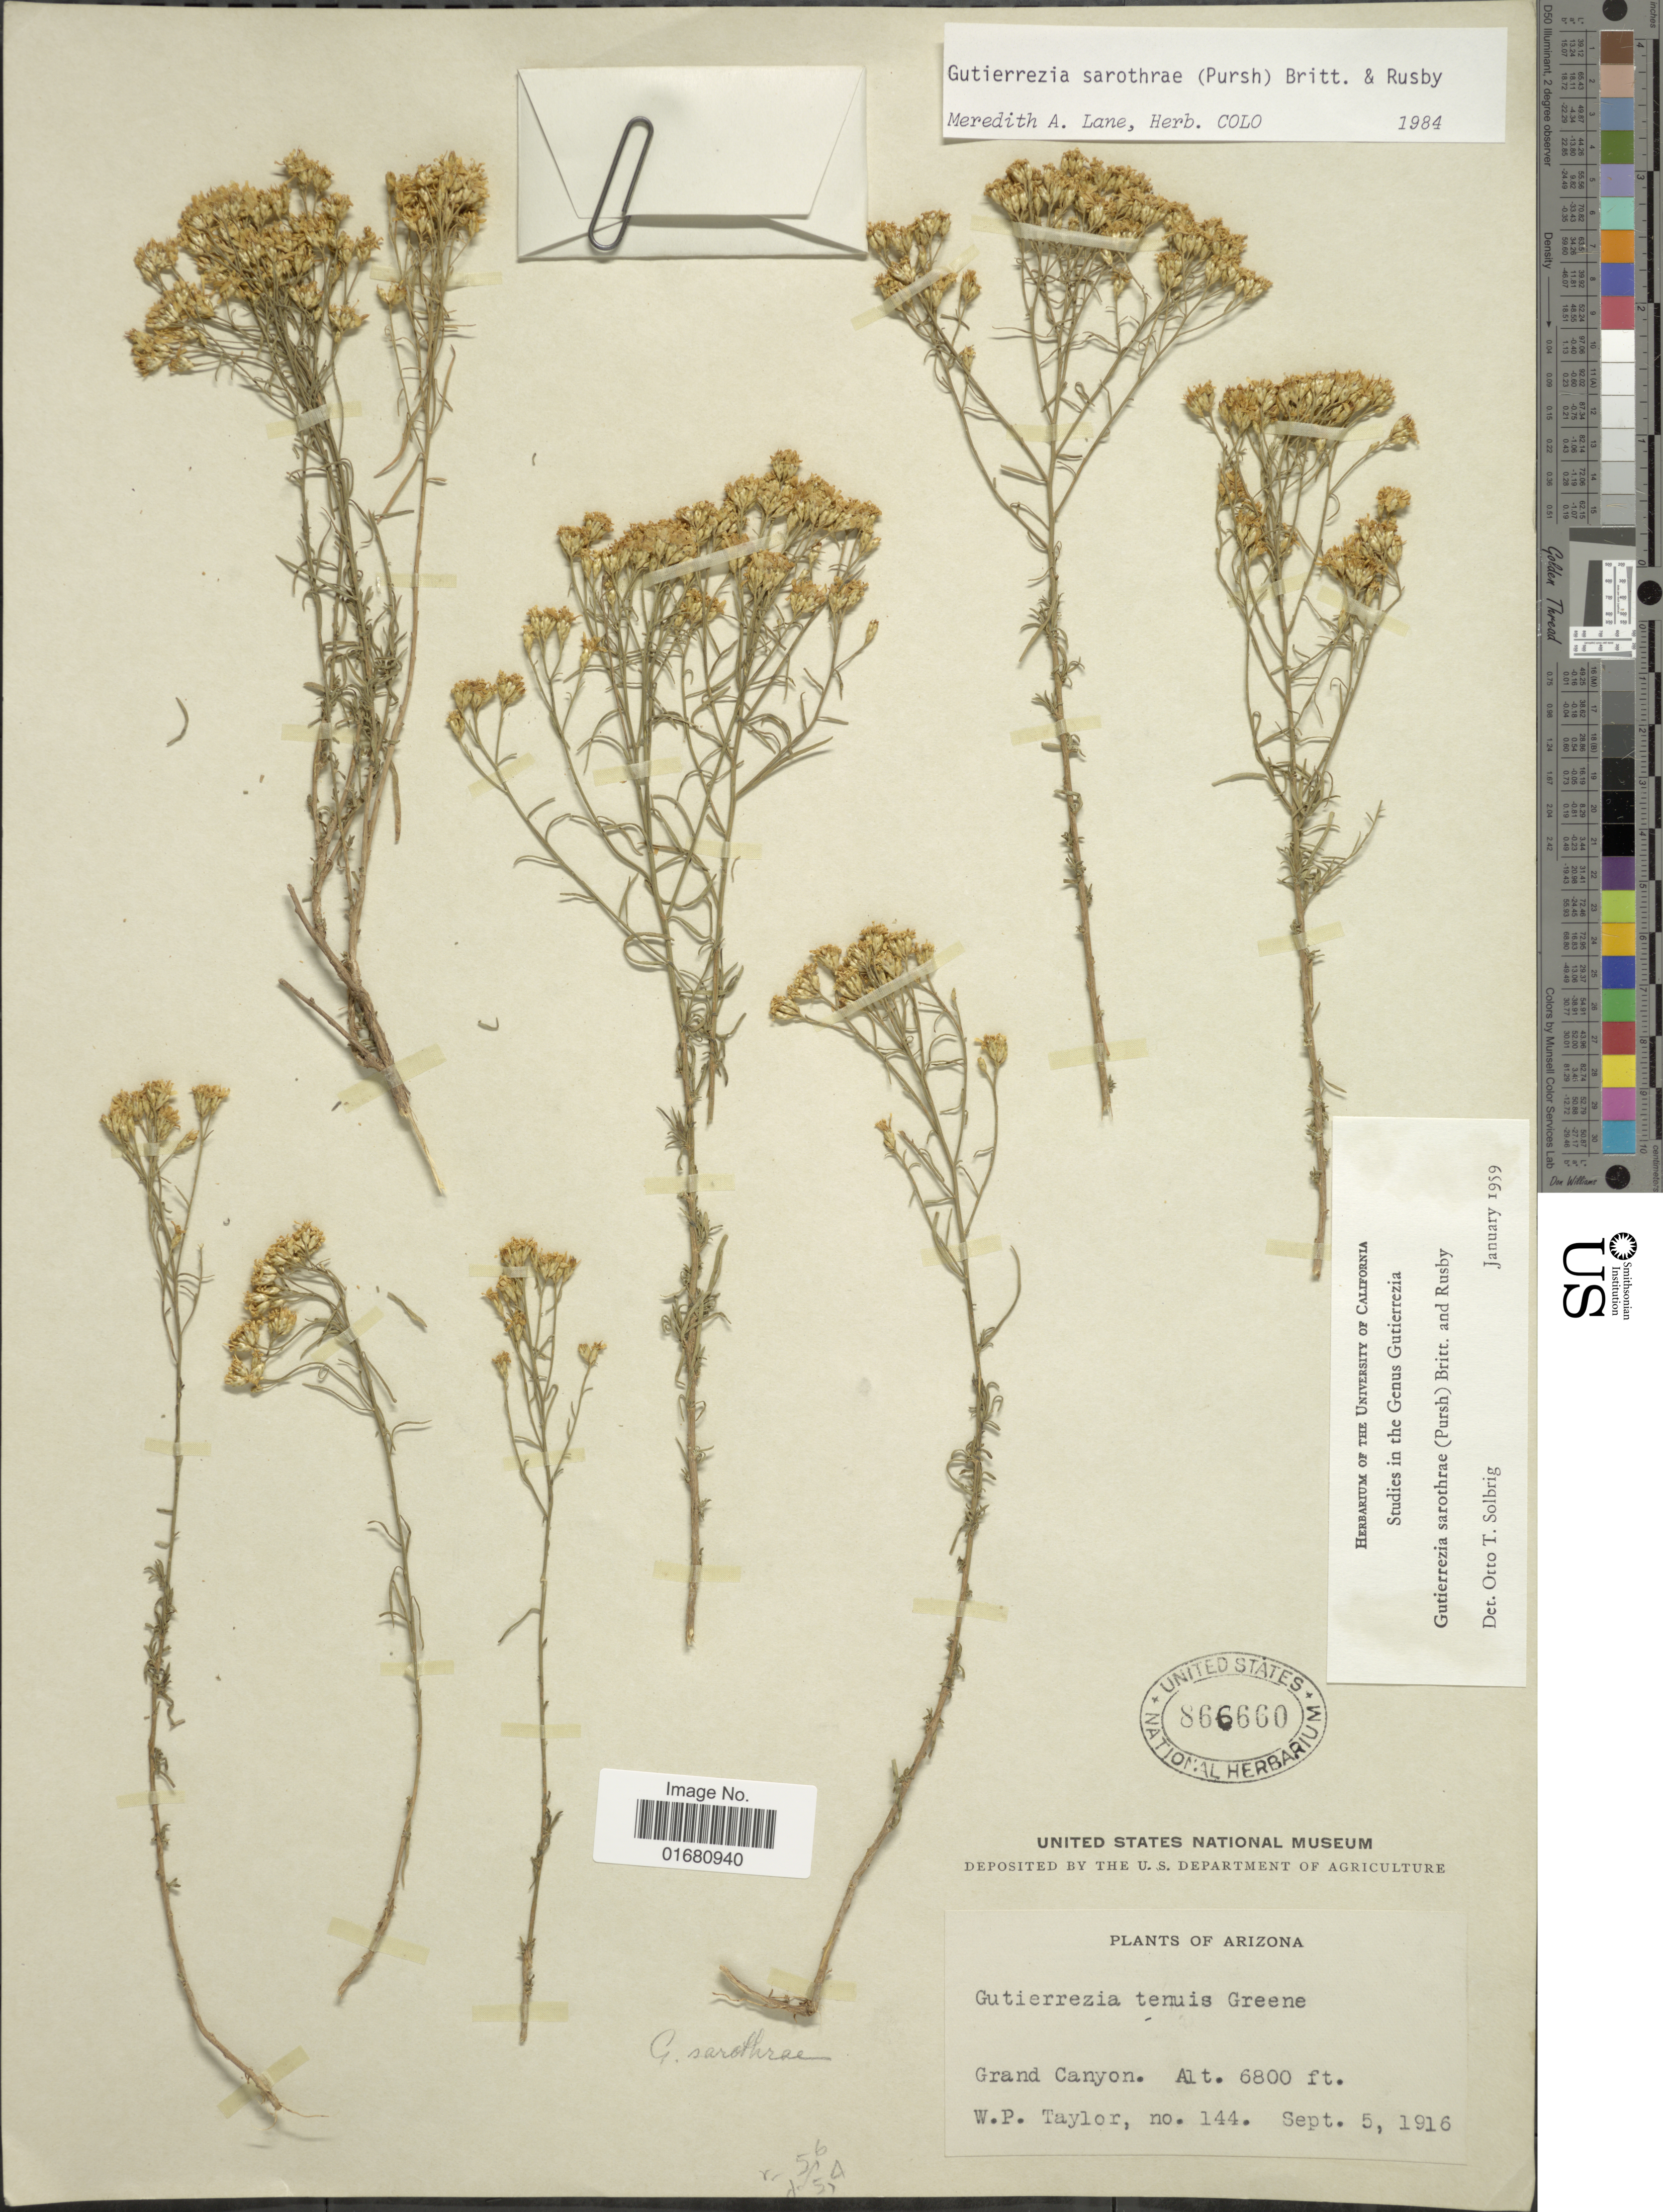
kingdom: Plantae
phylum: Tracheophyta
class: Magnoliopsida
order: Asterales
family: Asteraceae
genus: Gutierrezia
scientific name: Gutierrezia sarothrae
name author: (Pursh) Britton & Rusby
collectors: W. P. Taylor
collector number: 144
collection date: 1916-09-05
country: United States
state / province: Arizona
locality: Grand Canyon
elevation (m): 2073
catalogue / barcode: US 866660